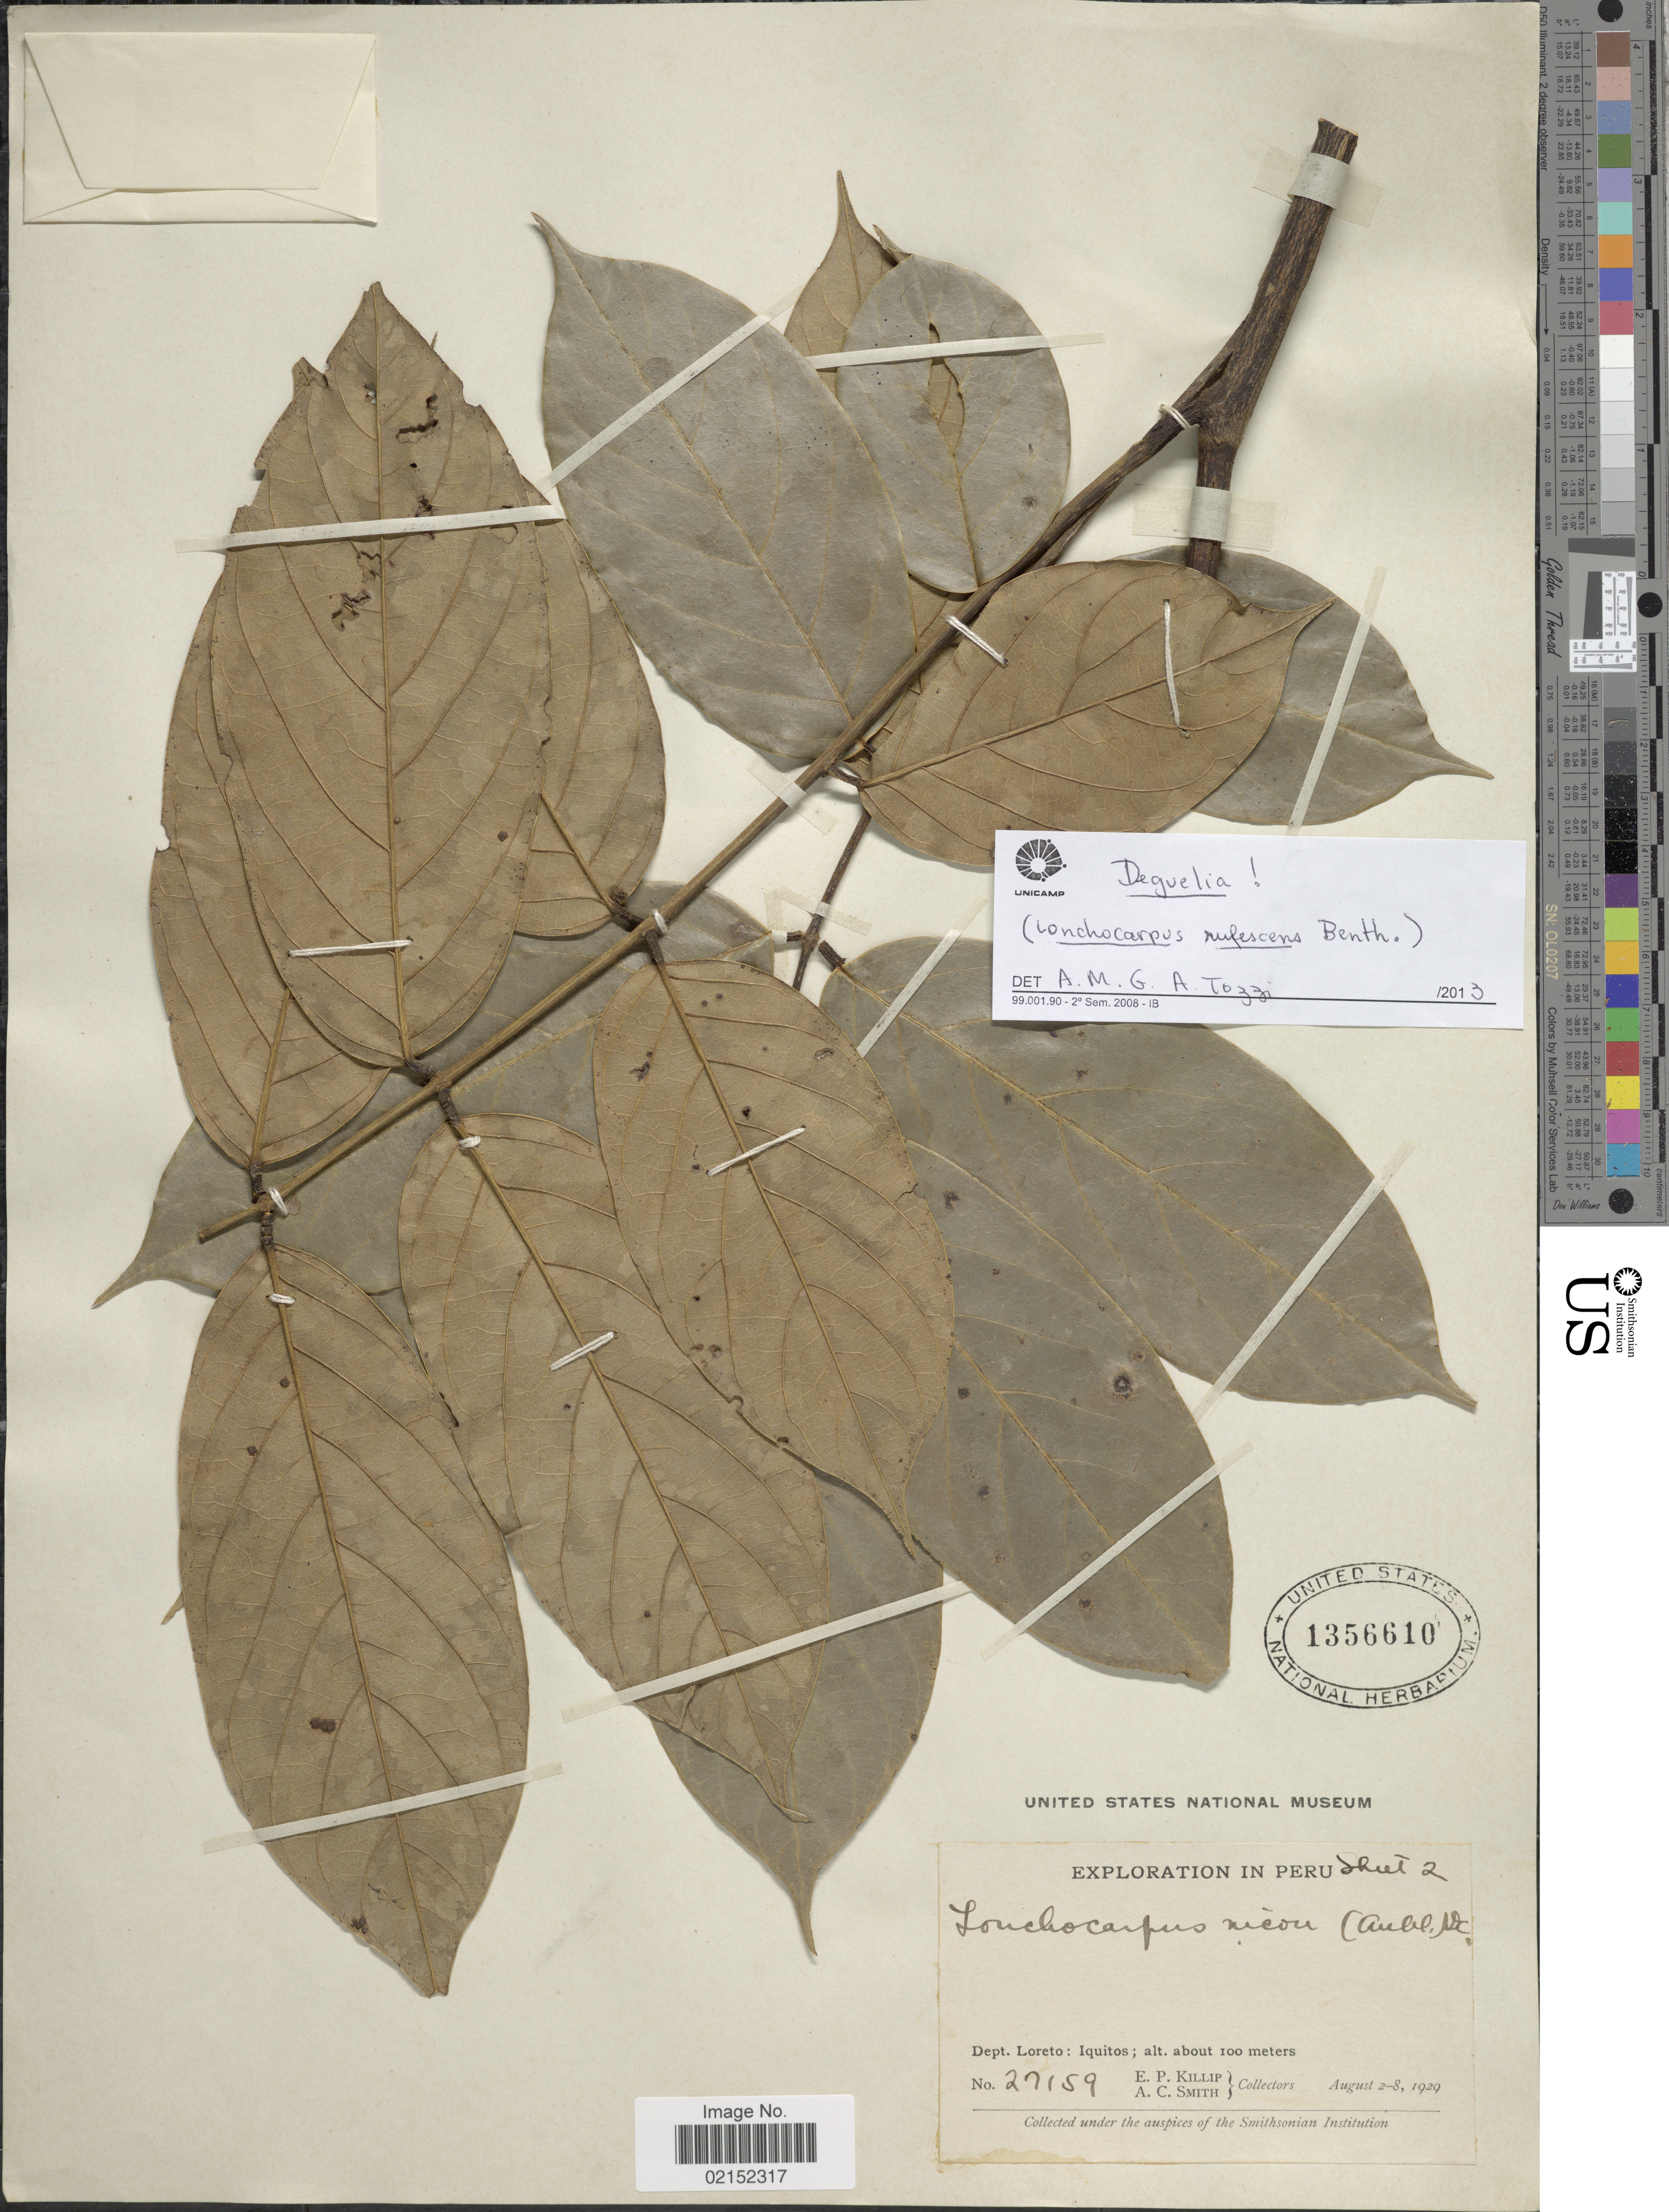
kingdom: Plantae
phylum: Tracheophyta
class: Magnoliopsida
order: Fabales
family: Fabaceae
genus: Lonchocarpus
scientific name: Lonchocarpus rufescens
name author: Benth.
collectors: E. P. Killip & A. C. Smith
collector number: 27159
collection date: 1929-08-02/1929-08-08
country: Peru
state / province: Loreto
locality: Iquitos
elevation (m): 100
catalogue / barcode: US 1356610